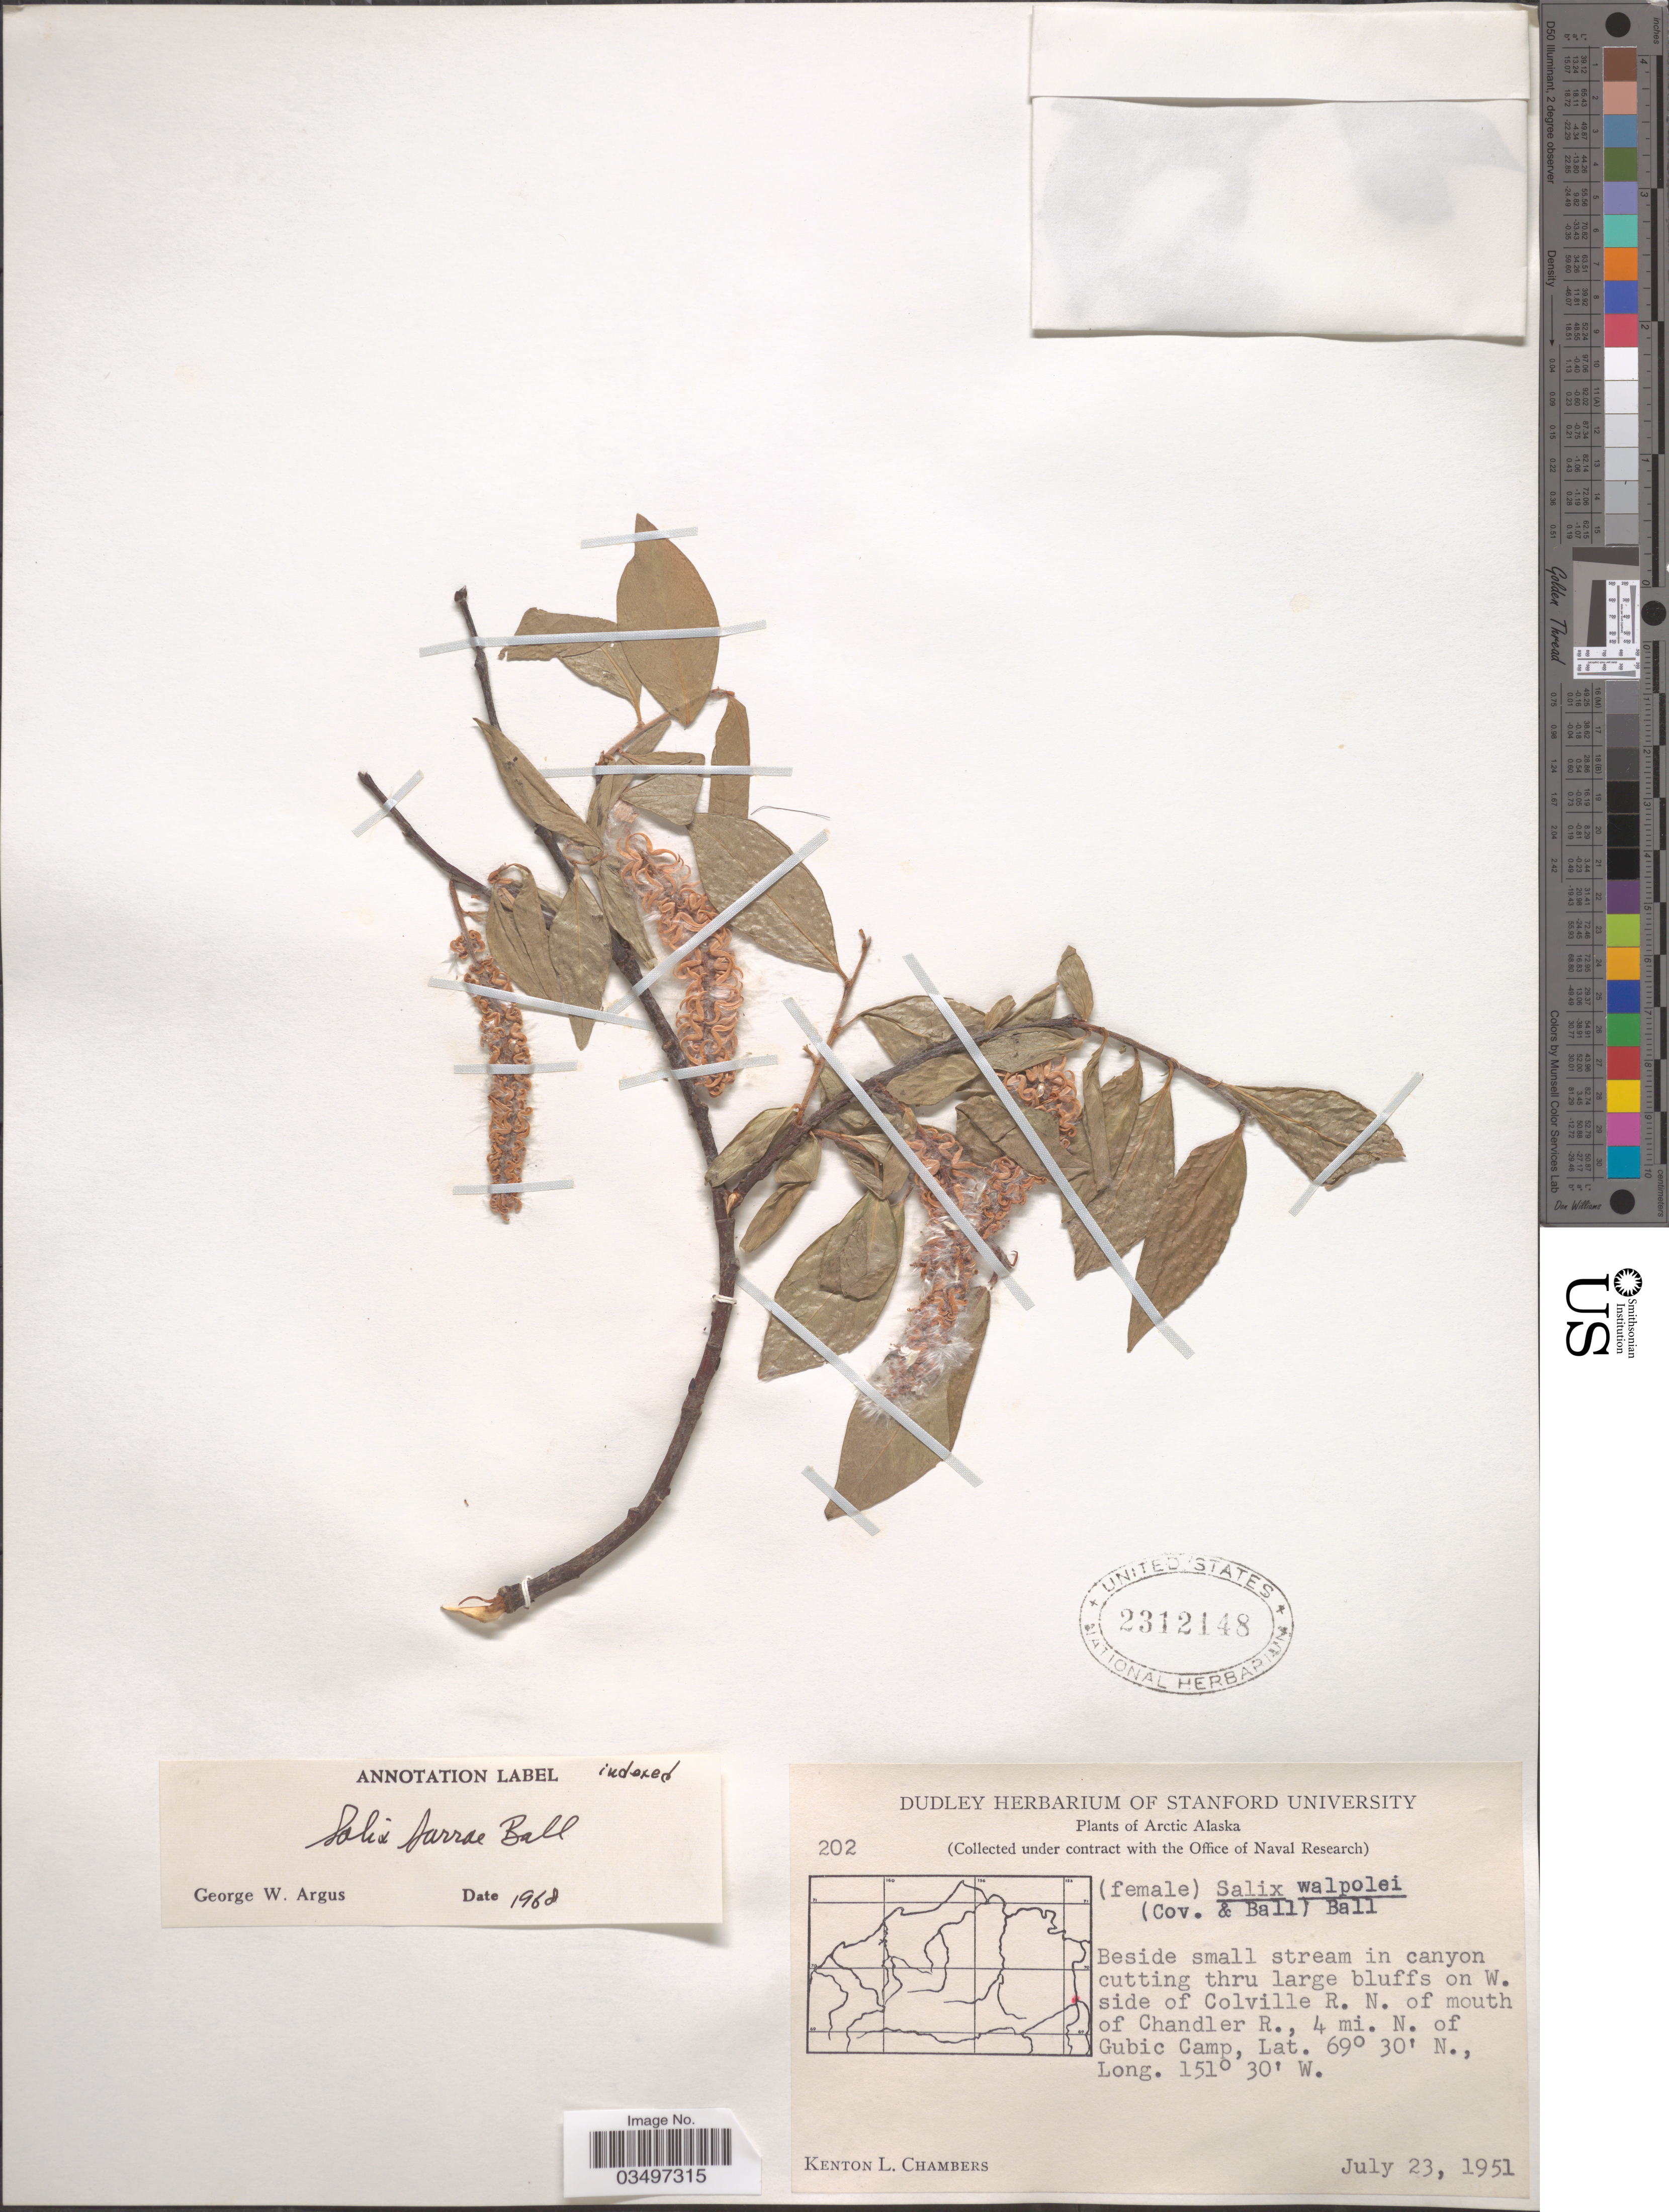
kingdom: Plantae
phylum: Tracheophyta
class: Magnoliopsida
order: Malpighiales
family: Salicaceae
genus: Salix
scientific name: Salix farrae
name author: C.R. Ball in Standl.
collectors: K. L. Chambers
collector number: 202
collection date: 1951-07-23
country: United States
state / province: Alaska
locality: Arctic Alaska. Beside small stream in canyon cutting thru large bluffs on W. side of Colville R. N. of mouth of Chandler R., 4 mi. N. of Gubic Camp.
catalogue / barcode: US 2312148